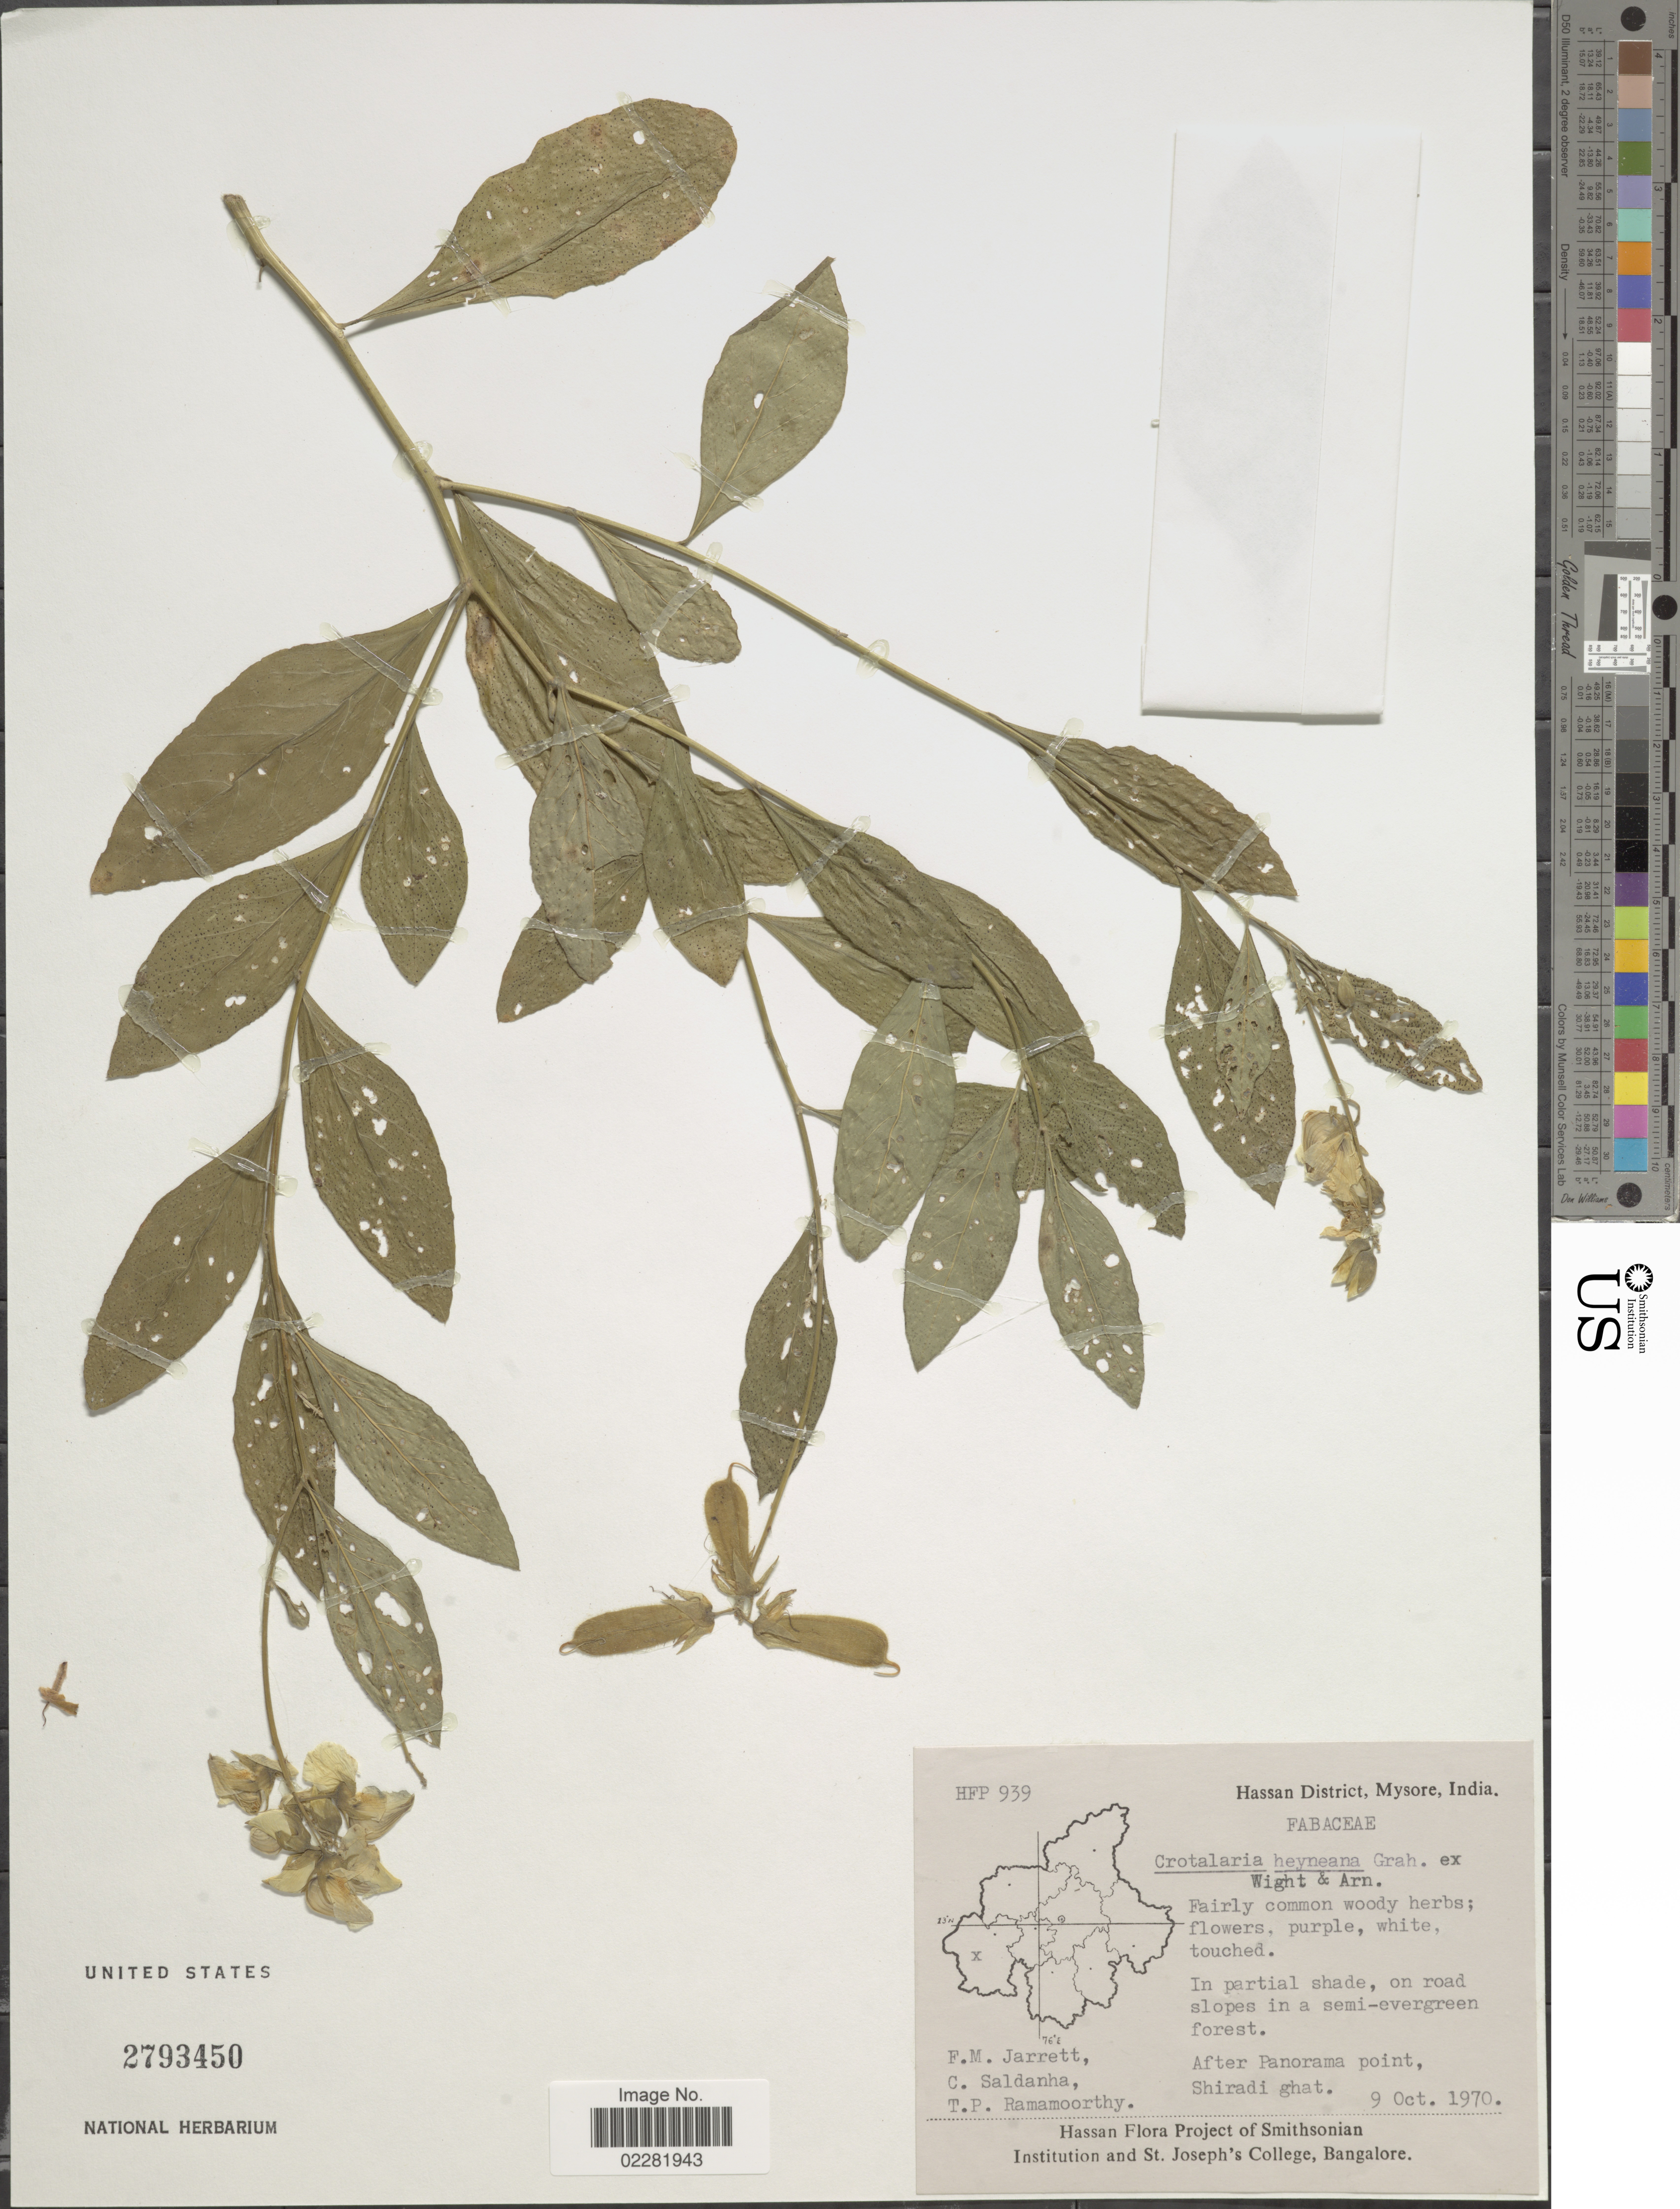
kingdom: Plantae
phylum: Tracheophyta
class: Magnoliopsida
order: Fabales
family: Fabaceae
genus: Crotalaria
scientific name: Crotalaria heyneana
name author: Wight & Arn.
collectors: F. M. Jarrett, C. Saldanha & T. P. Ramamoorthy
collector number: HFP939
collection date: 1970-10-09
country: India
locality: Hassan District, Mysore. After Panorama point, Shiradi ghat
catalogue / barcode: US 2793450